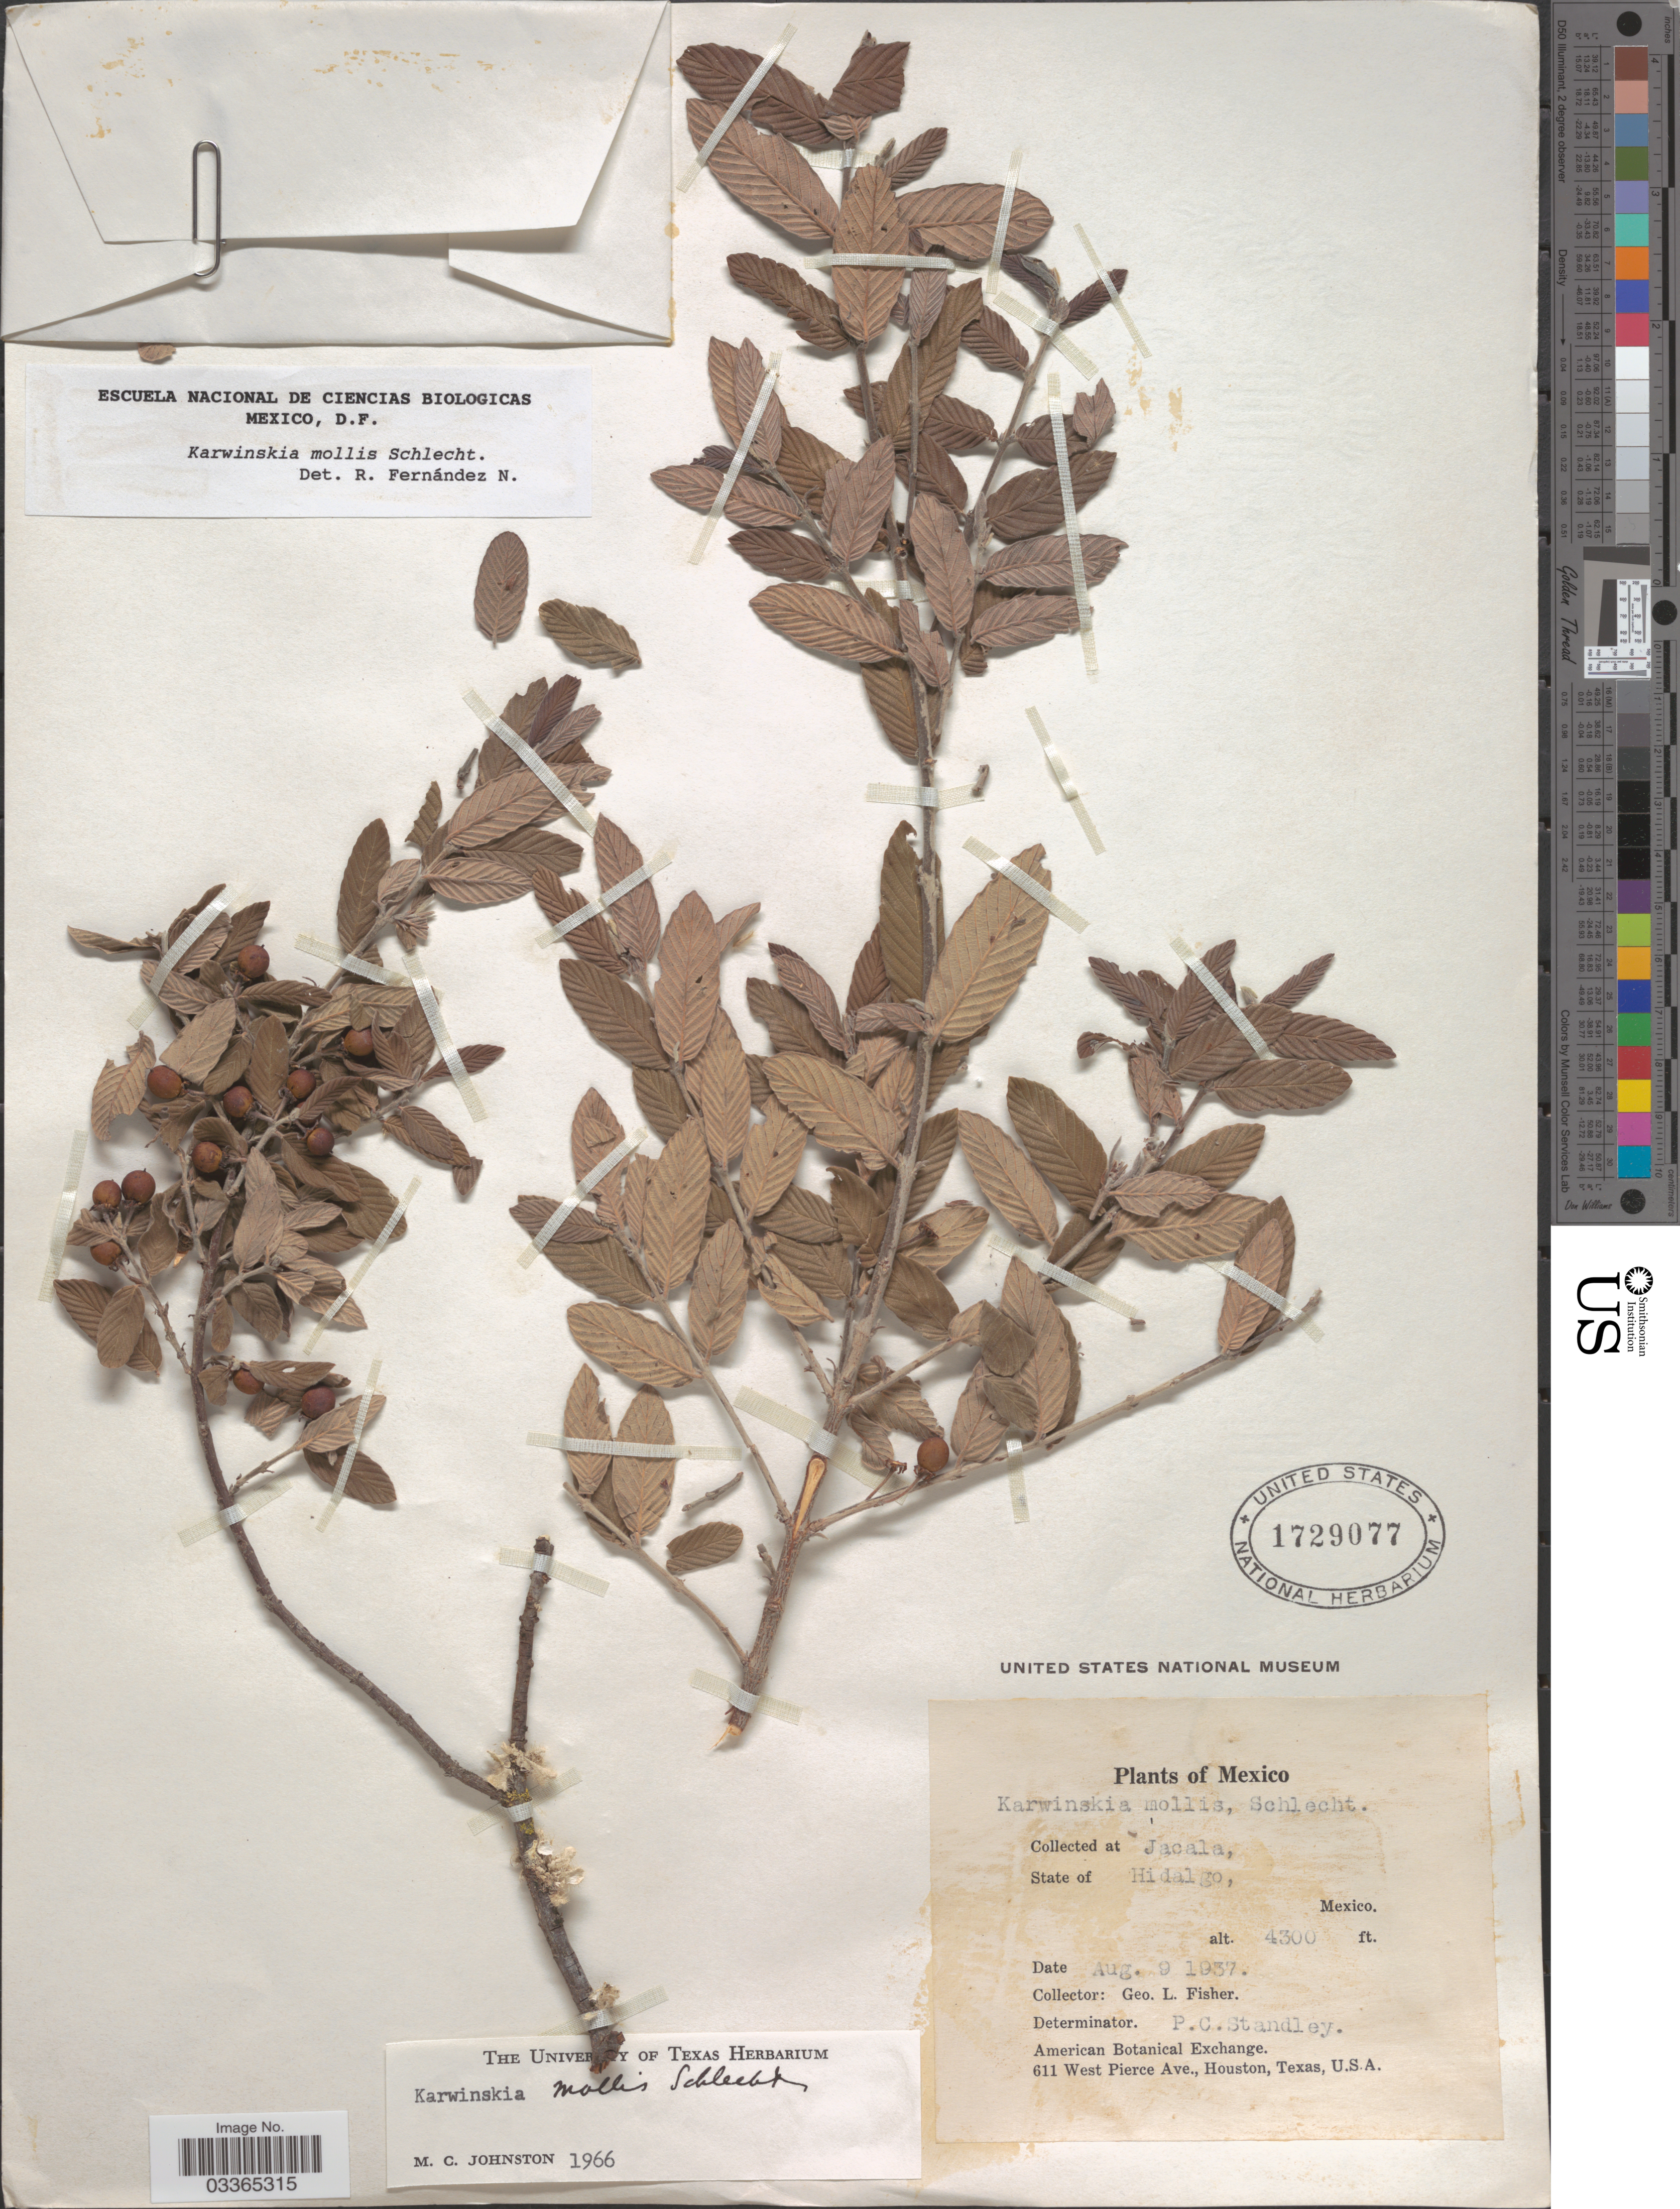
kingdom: Plantae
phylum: Tracheophyta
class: Magnoliopsida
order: Rosales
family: Rhamnaceae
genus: Karwinskia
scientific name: Karwinskia mollis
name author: Schltdl.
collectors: G. L. Fisher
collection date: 1937-08-09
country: Mexico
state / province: Hidalgo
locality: At Jacala.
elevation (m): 1311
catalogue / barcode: US 1729077